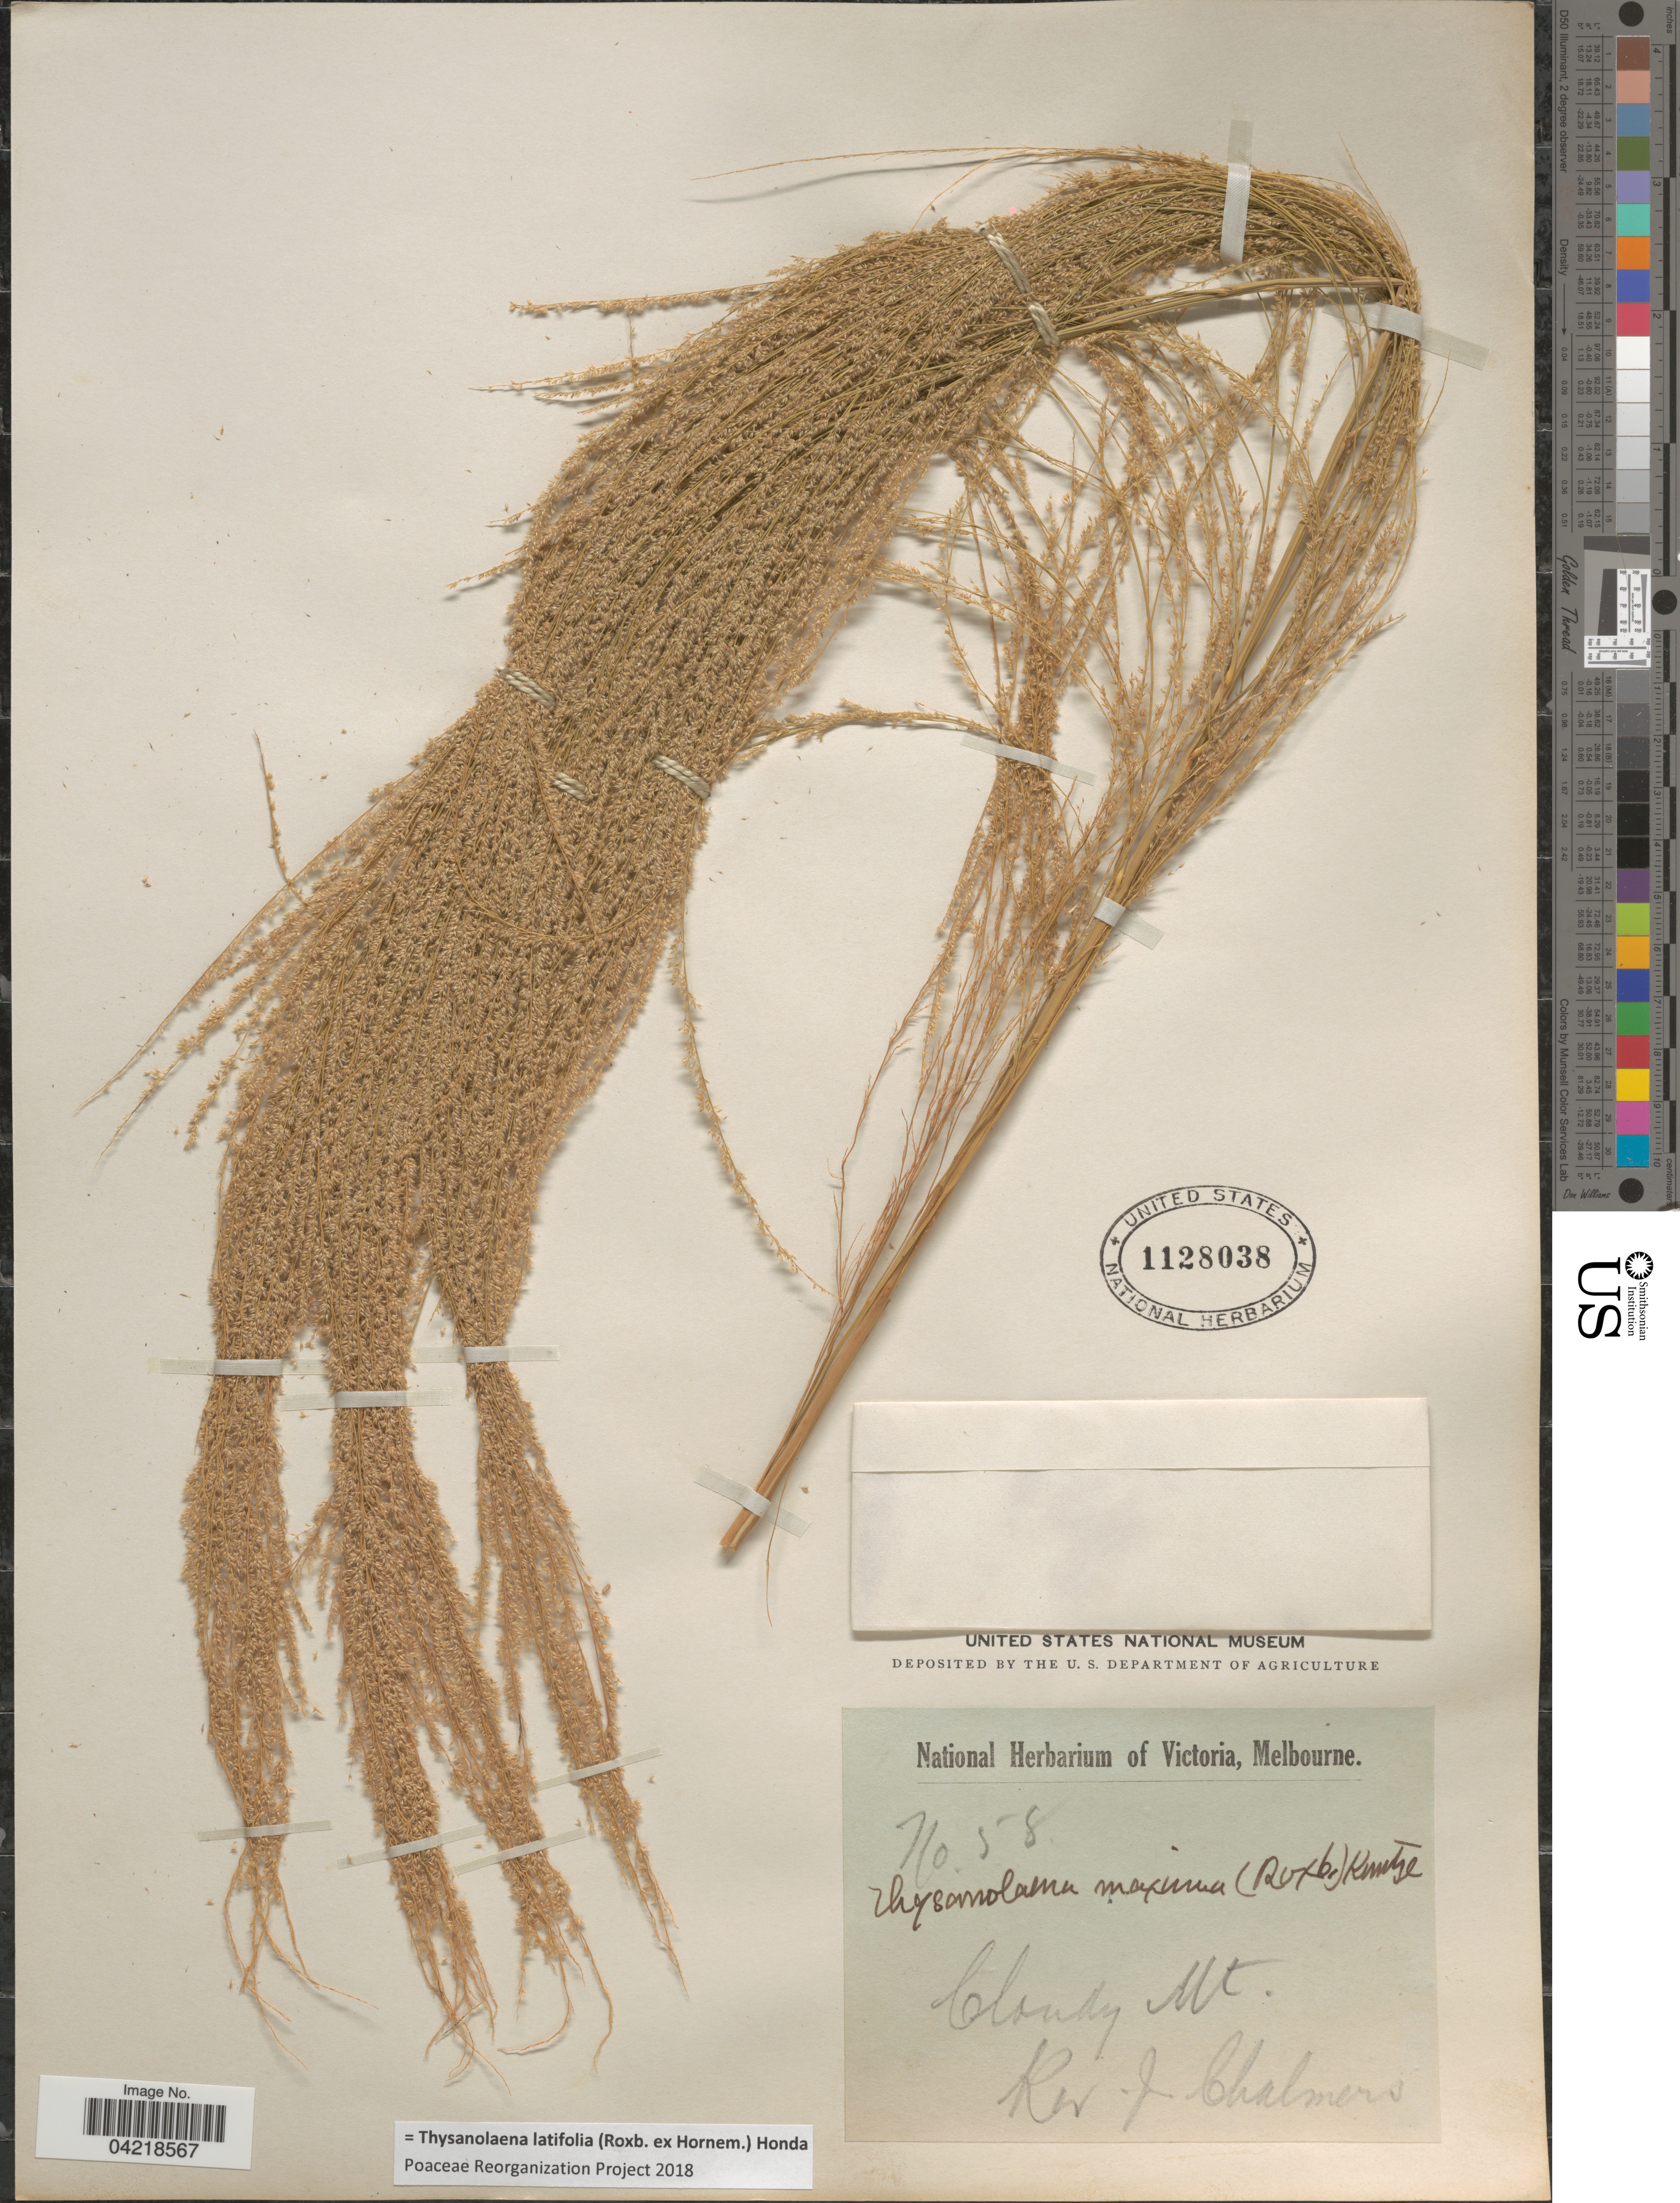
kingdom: Plantae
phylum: Tracheophyta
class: Liliopsida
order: Poales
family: Poaceae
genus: Thysanolaena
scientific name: Thysanolaena latifolia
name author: (Roxb. ex Hornem.) Honda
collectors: J. Chalmers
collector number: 58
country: Australia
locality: Cloudy Mt.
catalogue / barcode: US 1128038